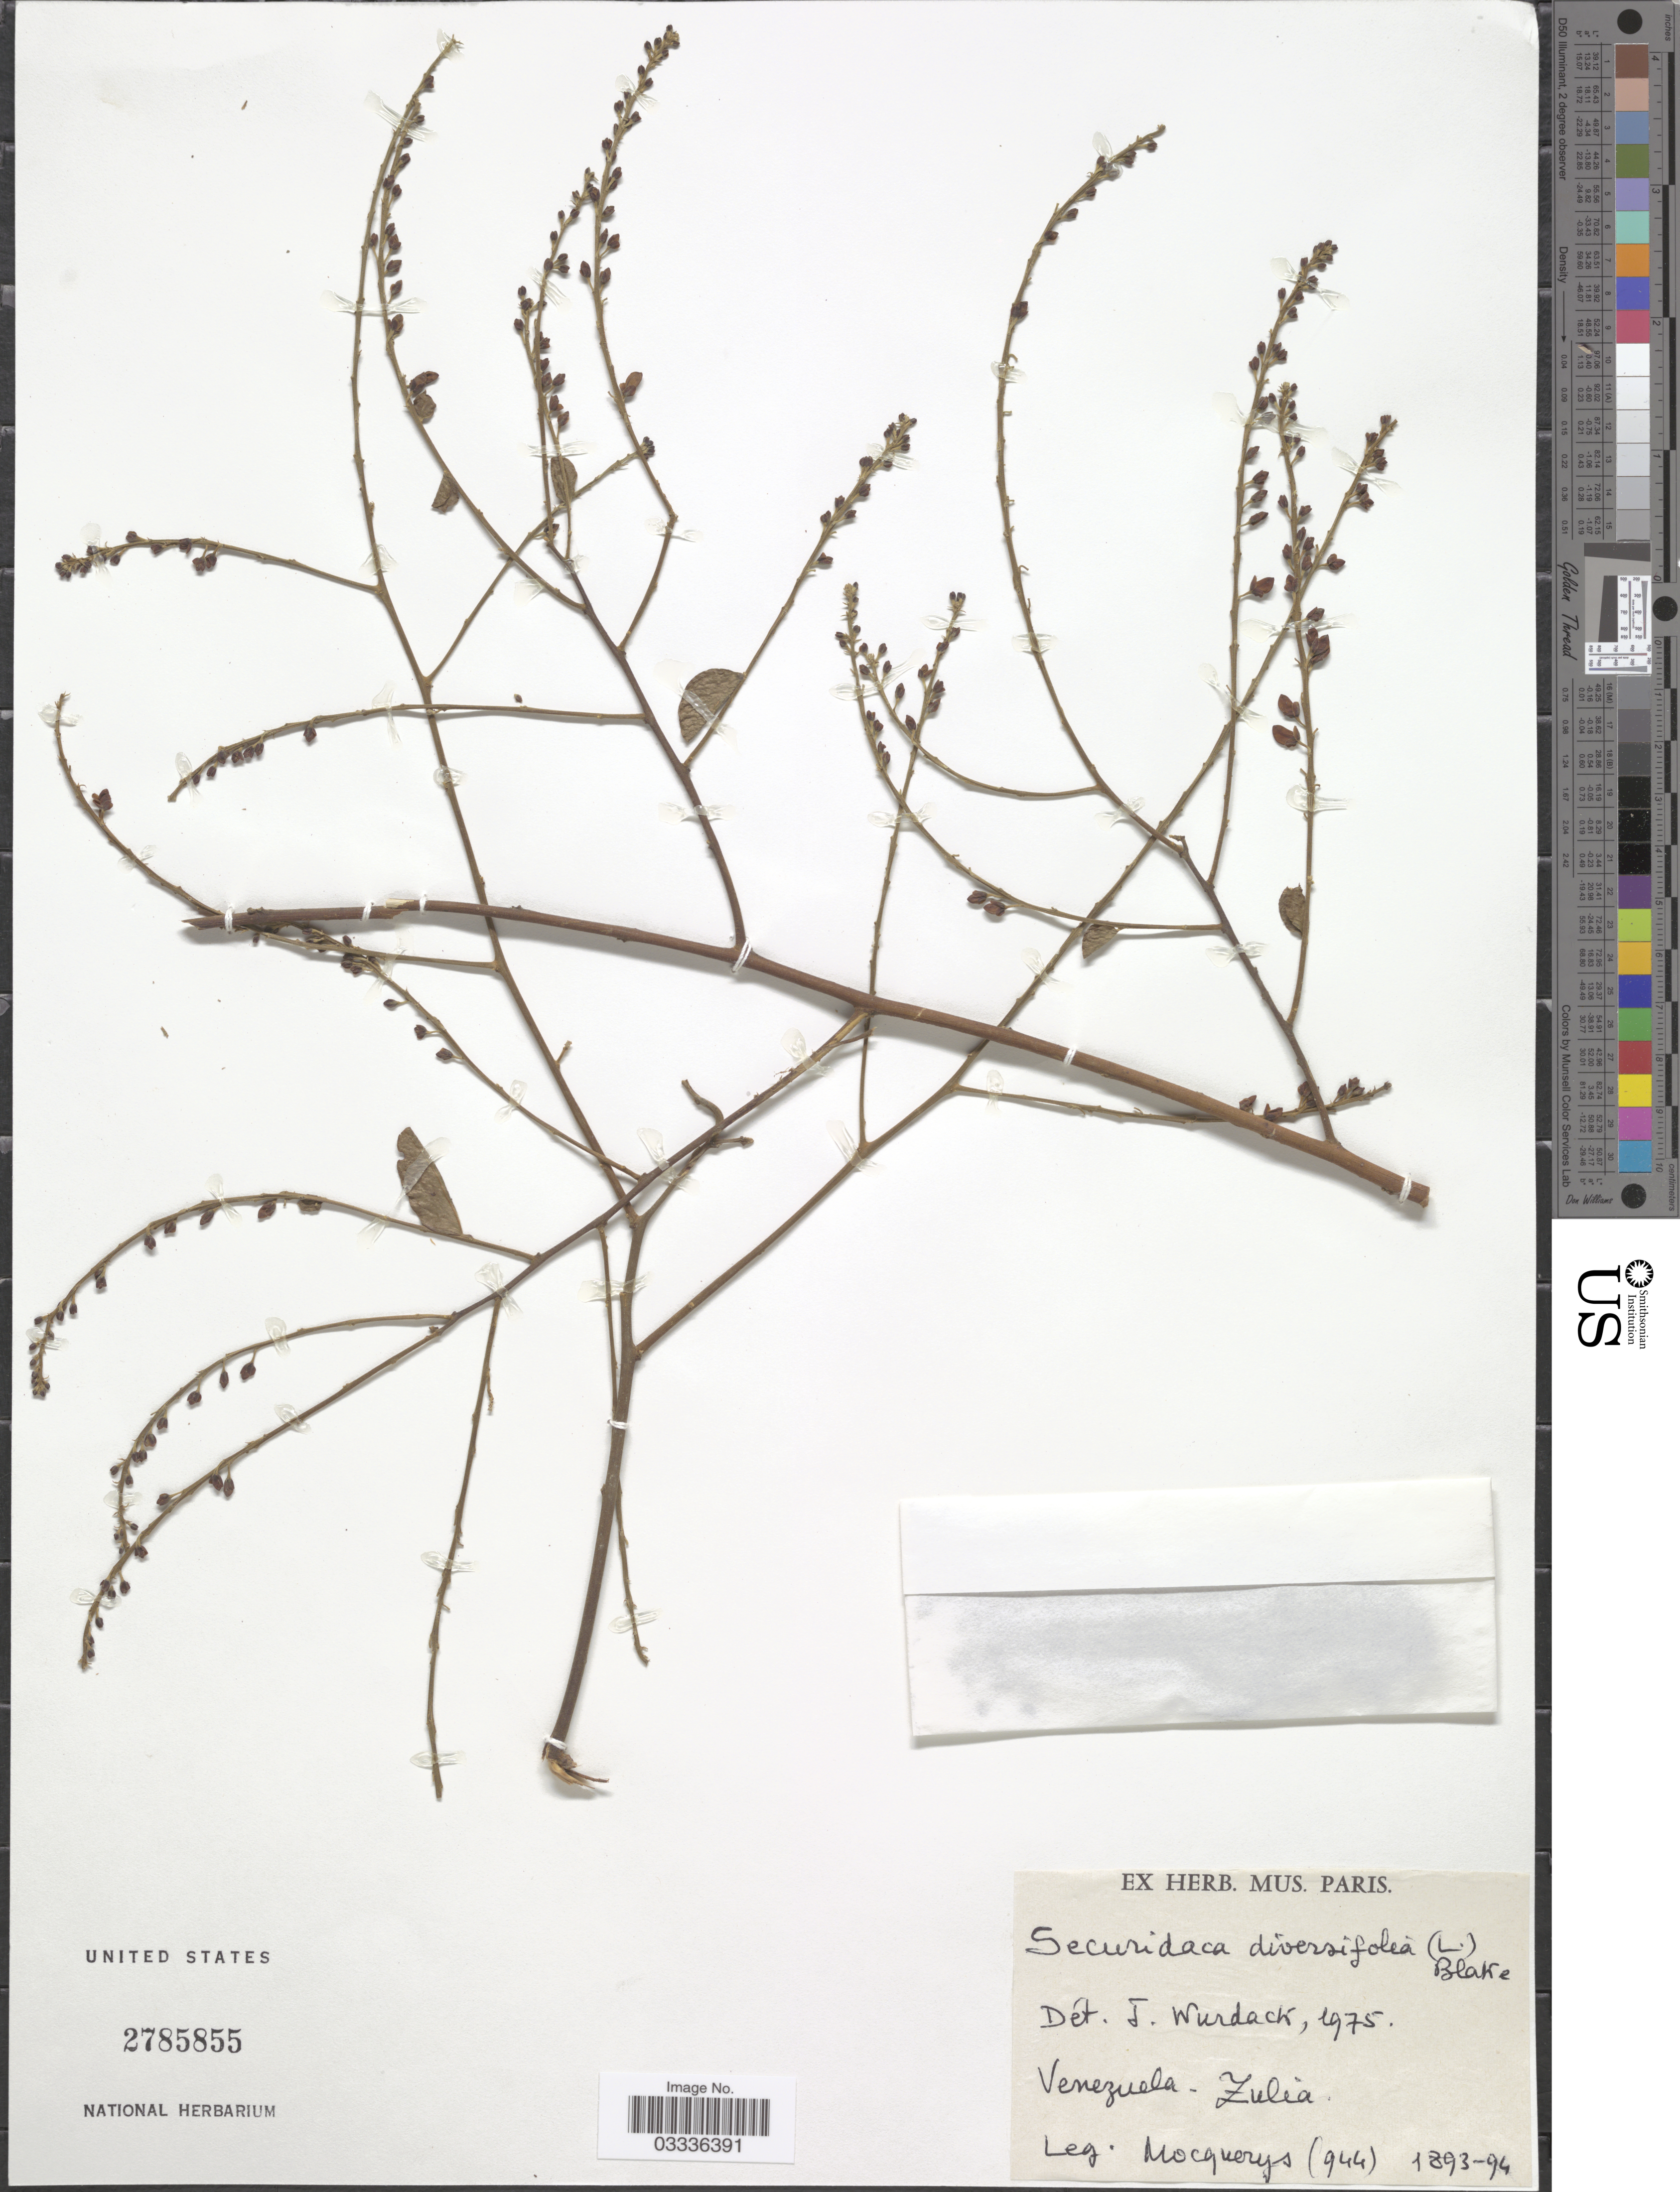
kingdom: Plantae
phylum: Tracheophyta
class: Magnoliopsida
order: Fabales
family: Polygalaceae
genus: Securidaca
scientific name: Securidaca diversifolia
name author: (L.) S.F. Blake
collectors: A. Mocquerys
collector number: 944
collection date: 1893/1894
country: Venezuela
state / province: Zulia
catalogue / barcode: US 2785855